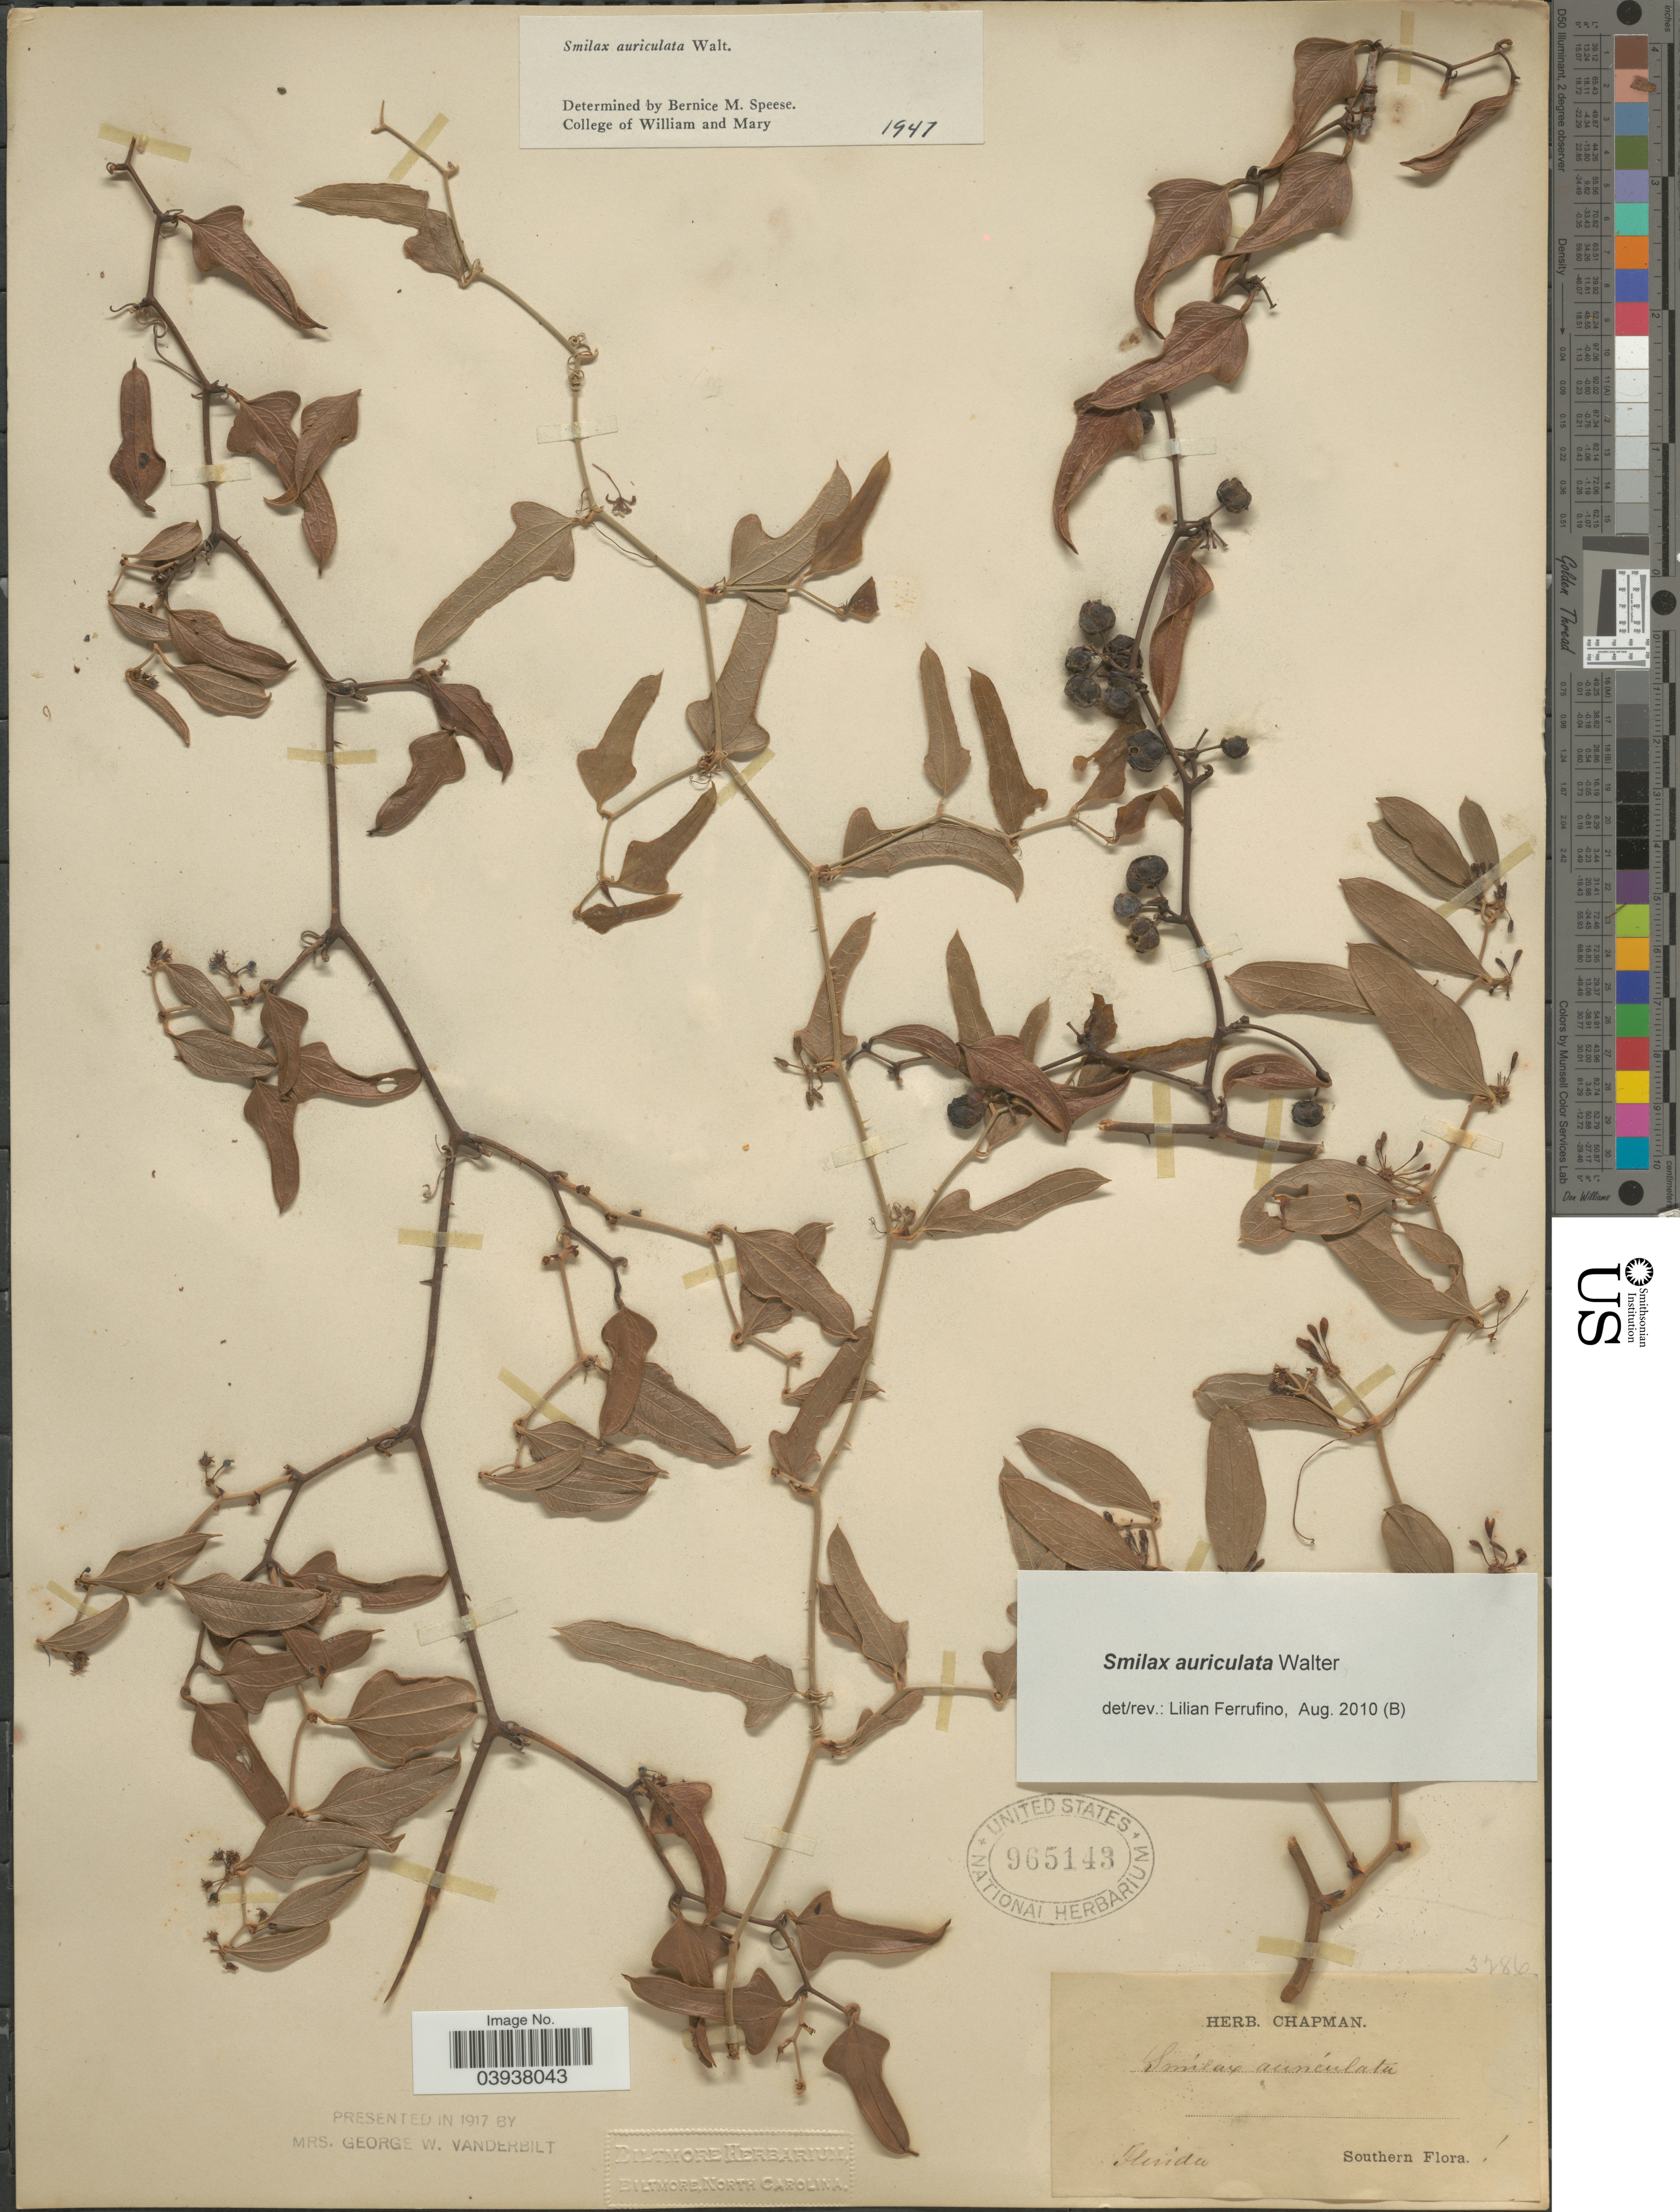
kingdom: Plantae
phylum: Tracheophyta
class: Liliopsida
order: Liliales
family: Smilacaceae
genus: Smilax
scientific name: Smilax auriculata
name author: Walter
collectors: ex herb. Chapman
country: United States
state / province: Florida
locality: Southern.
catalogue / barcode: US 965143